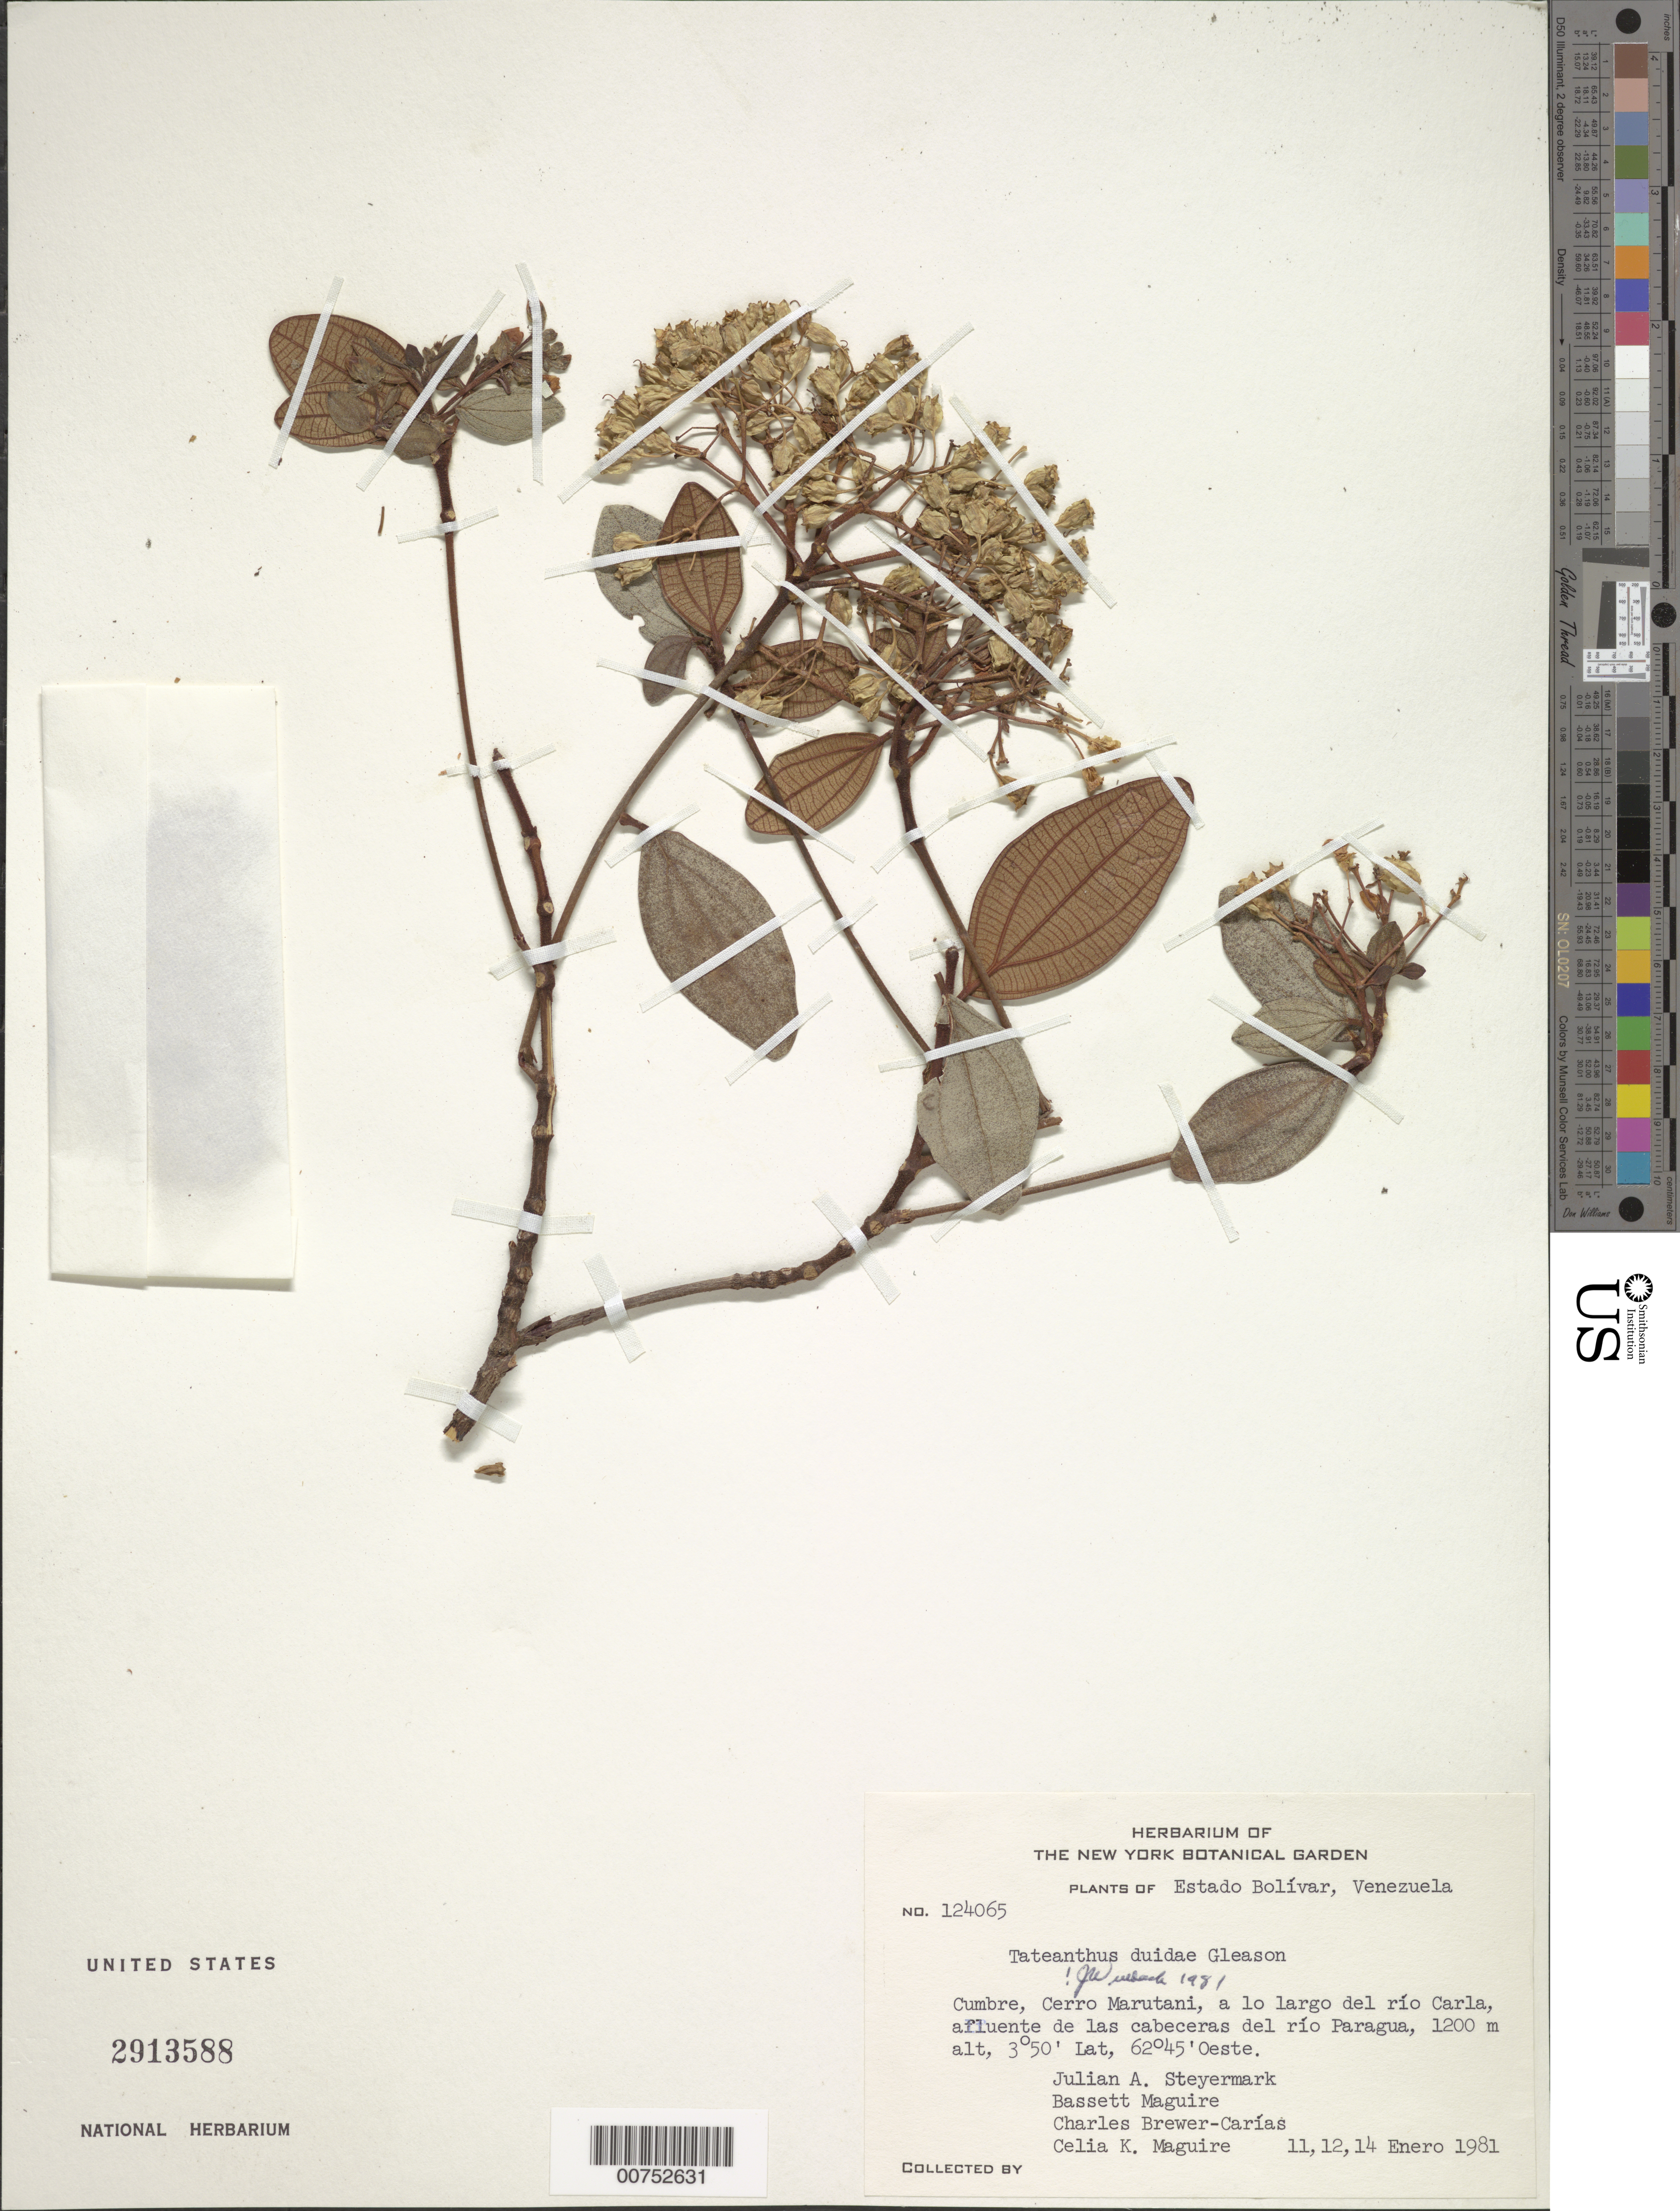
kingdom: Plantae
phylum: Tracheophyta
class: Magnoliopsida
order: Myrtales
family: Melastomataceae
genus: Tateanthus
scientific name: Tateanthus duidae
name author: Gleason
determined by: Wurdack, John J., (US), US (UNITED STATES)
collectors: J. Steyermark, B. Maguire, C. Brewer-Carias, C. K. Maguire & V. Carreño E.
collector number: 124065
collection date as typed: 11-Jan-81 to 14-Jan-81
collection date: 1981-01-11/1981-01-14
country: Venezuela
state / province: Bolívar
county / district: Heres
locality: Cerro Marutani, along Río Carla (affluent of Río Paragua)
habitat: Summit; along river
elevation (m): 1200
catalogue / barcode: US 2913588